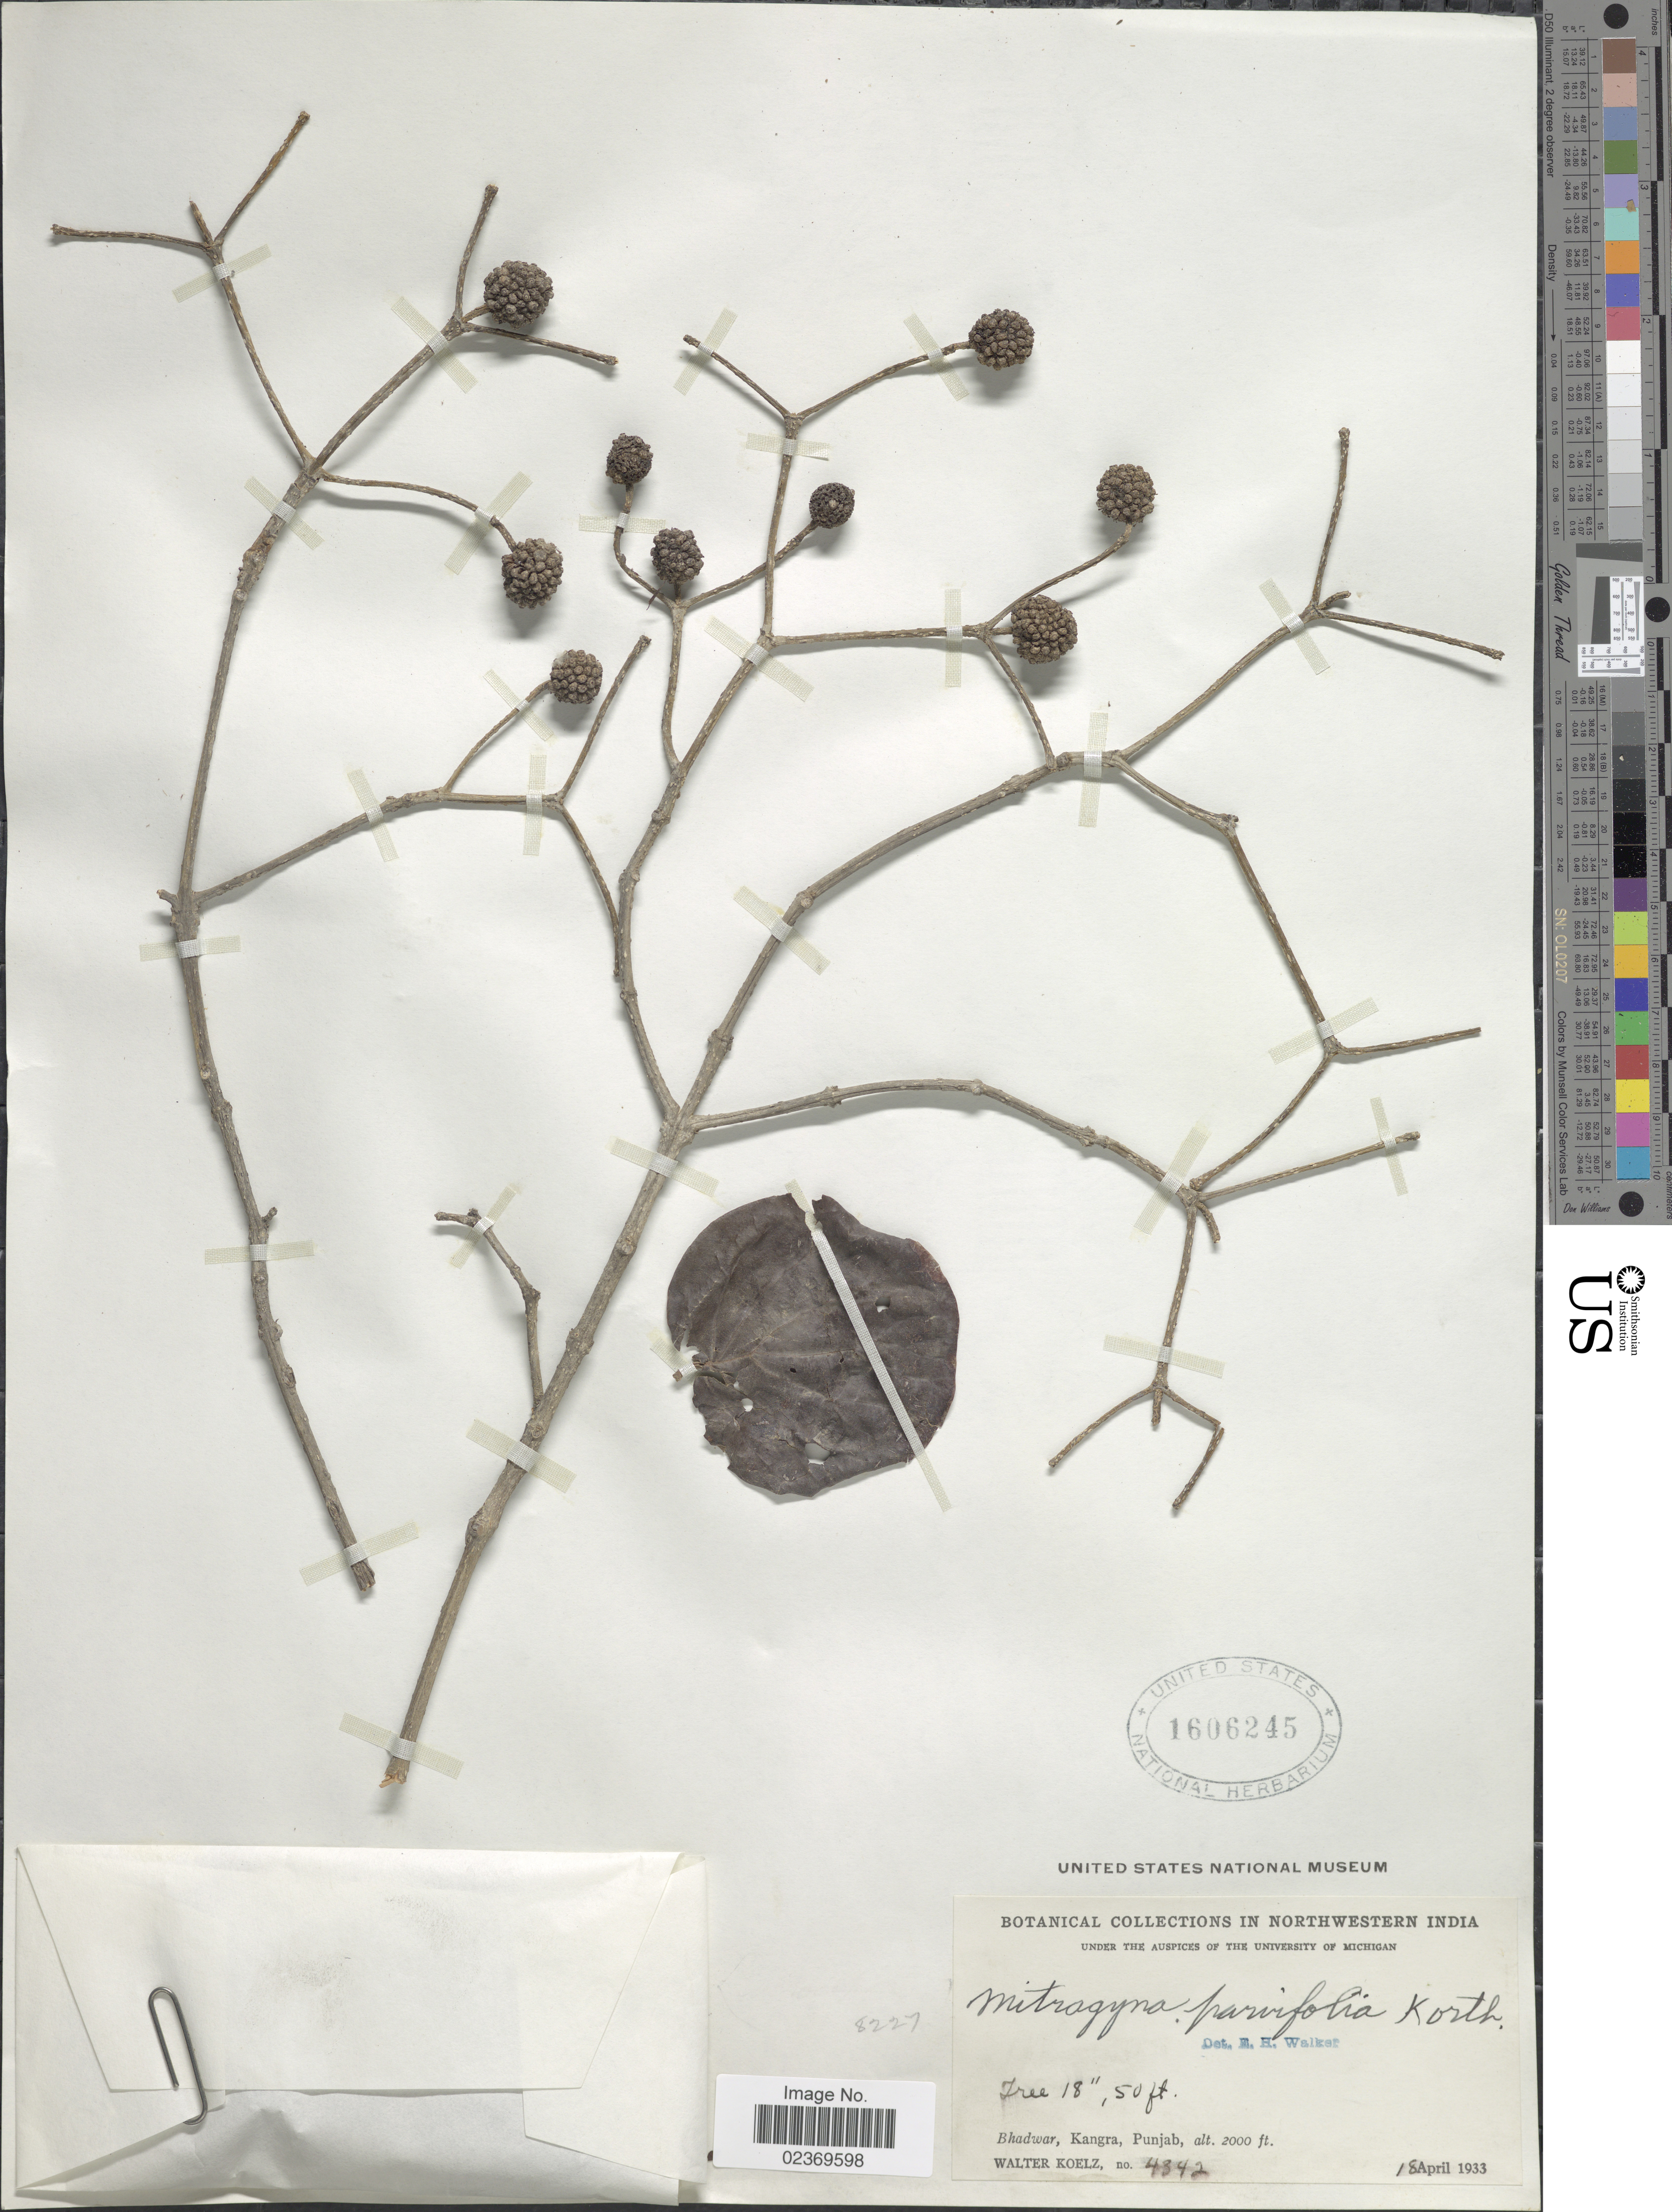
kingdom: Plantae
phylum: Tracheophyta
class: Magnoliopsida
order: Gentianales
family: Rubiaceae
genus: Mitragyna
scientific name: Mitragyna parvifolia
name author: (Roxb.) Korth.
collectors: W. N. Koelz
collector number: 4342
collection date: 1933-04-18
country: India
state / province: Punjab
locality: Bhadwar, Kangra, Punjab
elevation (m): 610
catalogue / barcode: US 1606245